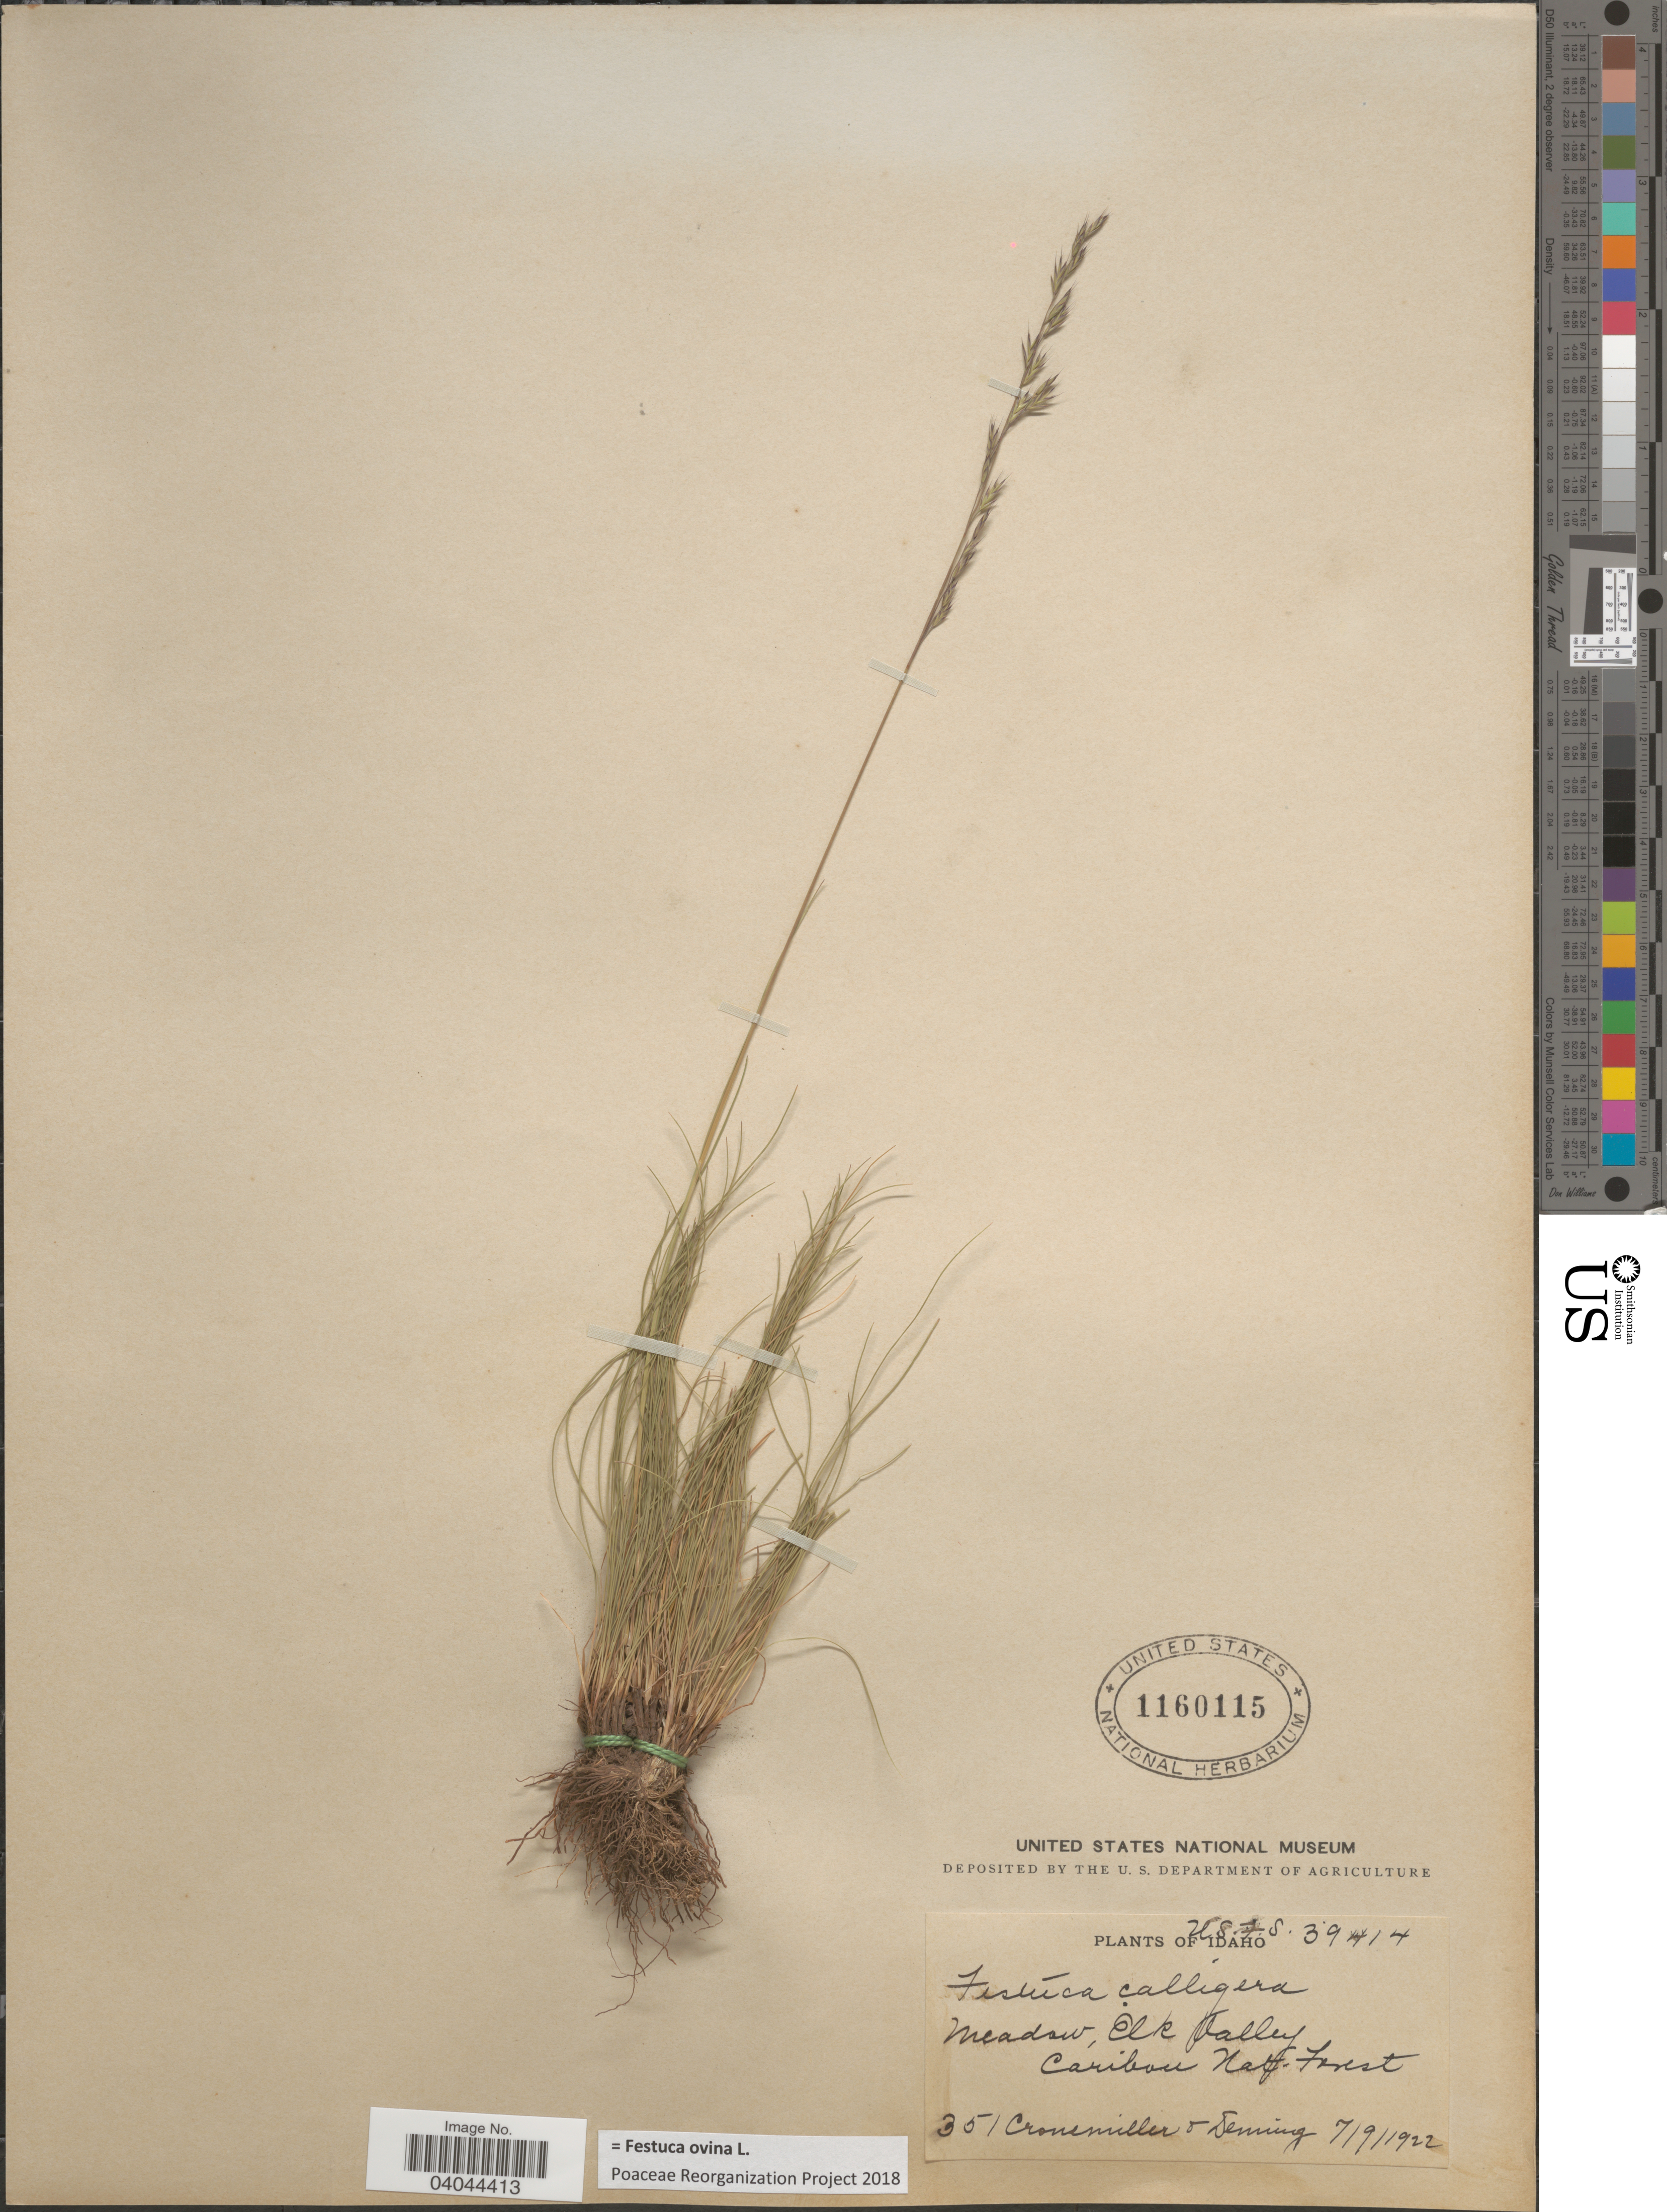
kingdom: Plantae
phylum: Tracheophyta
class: Liliopsida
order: Poales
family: Poaceae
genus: Festuca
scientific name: Festuca ovina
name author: L.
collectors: Cronemiller & Deming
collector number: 351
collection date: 1922-07-09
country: United States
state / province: Idaho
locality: Meadow, Elk Valley. Caribou Nat. Forest.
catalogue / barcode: US 1160115